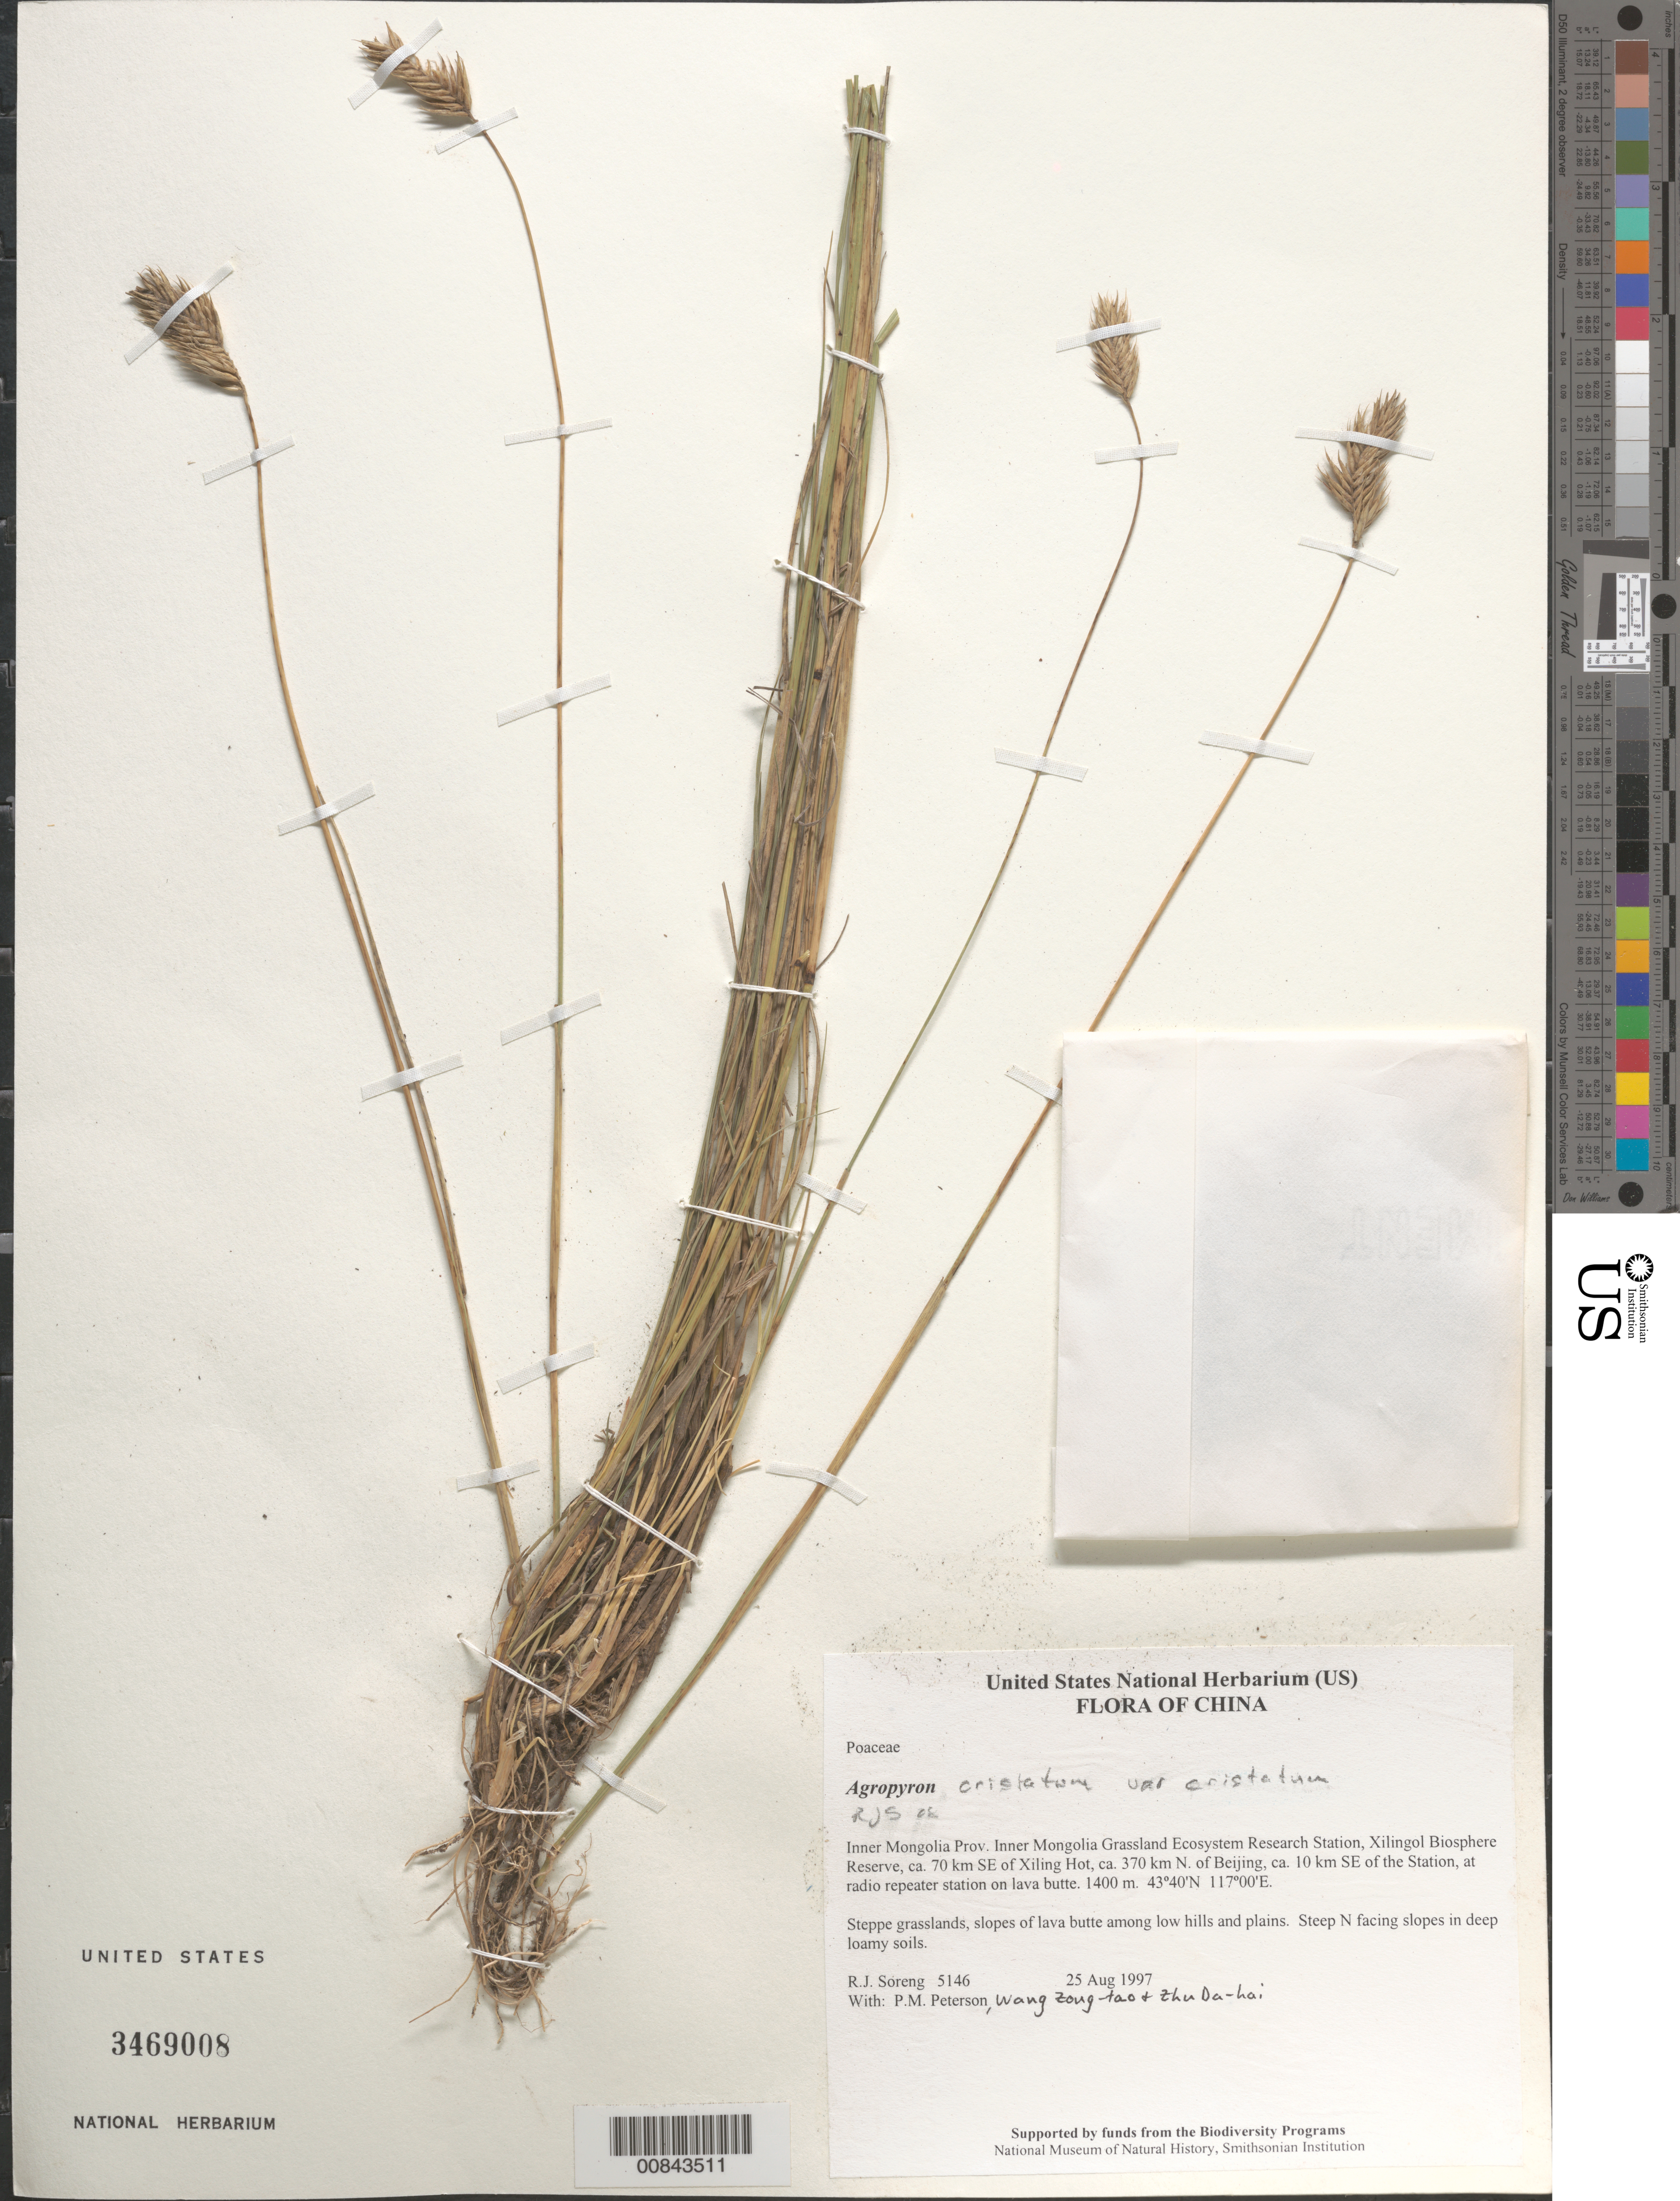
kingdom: Plantae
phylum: Tracheophyta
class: Liliopsida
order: Poales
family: Poaceae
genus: Agropyron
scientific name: Agropyron cristatum var. cristatum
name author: (L.) Gaertn.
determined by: Soreng, Robert J., Research Associate (BOT), Smithsonian Institution - National Museum of Natural History (UNITED STATES)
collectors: R. J. Soreng, P. M. Peterson & Zhu Da-hai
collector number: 5146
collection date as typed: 25 Aug 1997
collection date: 1997-08-25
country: China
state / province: Nei Monggol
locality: Inner Mongolia Grassland Ecosystem Research Station, Xilingol Biosphere Reserve, ca. 70 km SE of Xiling Hot, ca. 370 km N. of Beijing, ca. 10 km SE of the Station, at radio repeater station on lava butte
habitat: Steppe grasslands, slopes of lava butte among low hills and plains. Steep N facing slopes in deep loamy soils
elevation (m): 1400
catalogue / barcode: US 3469008